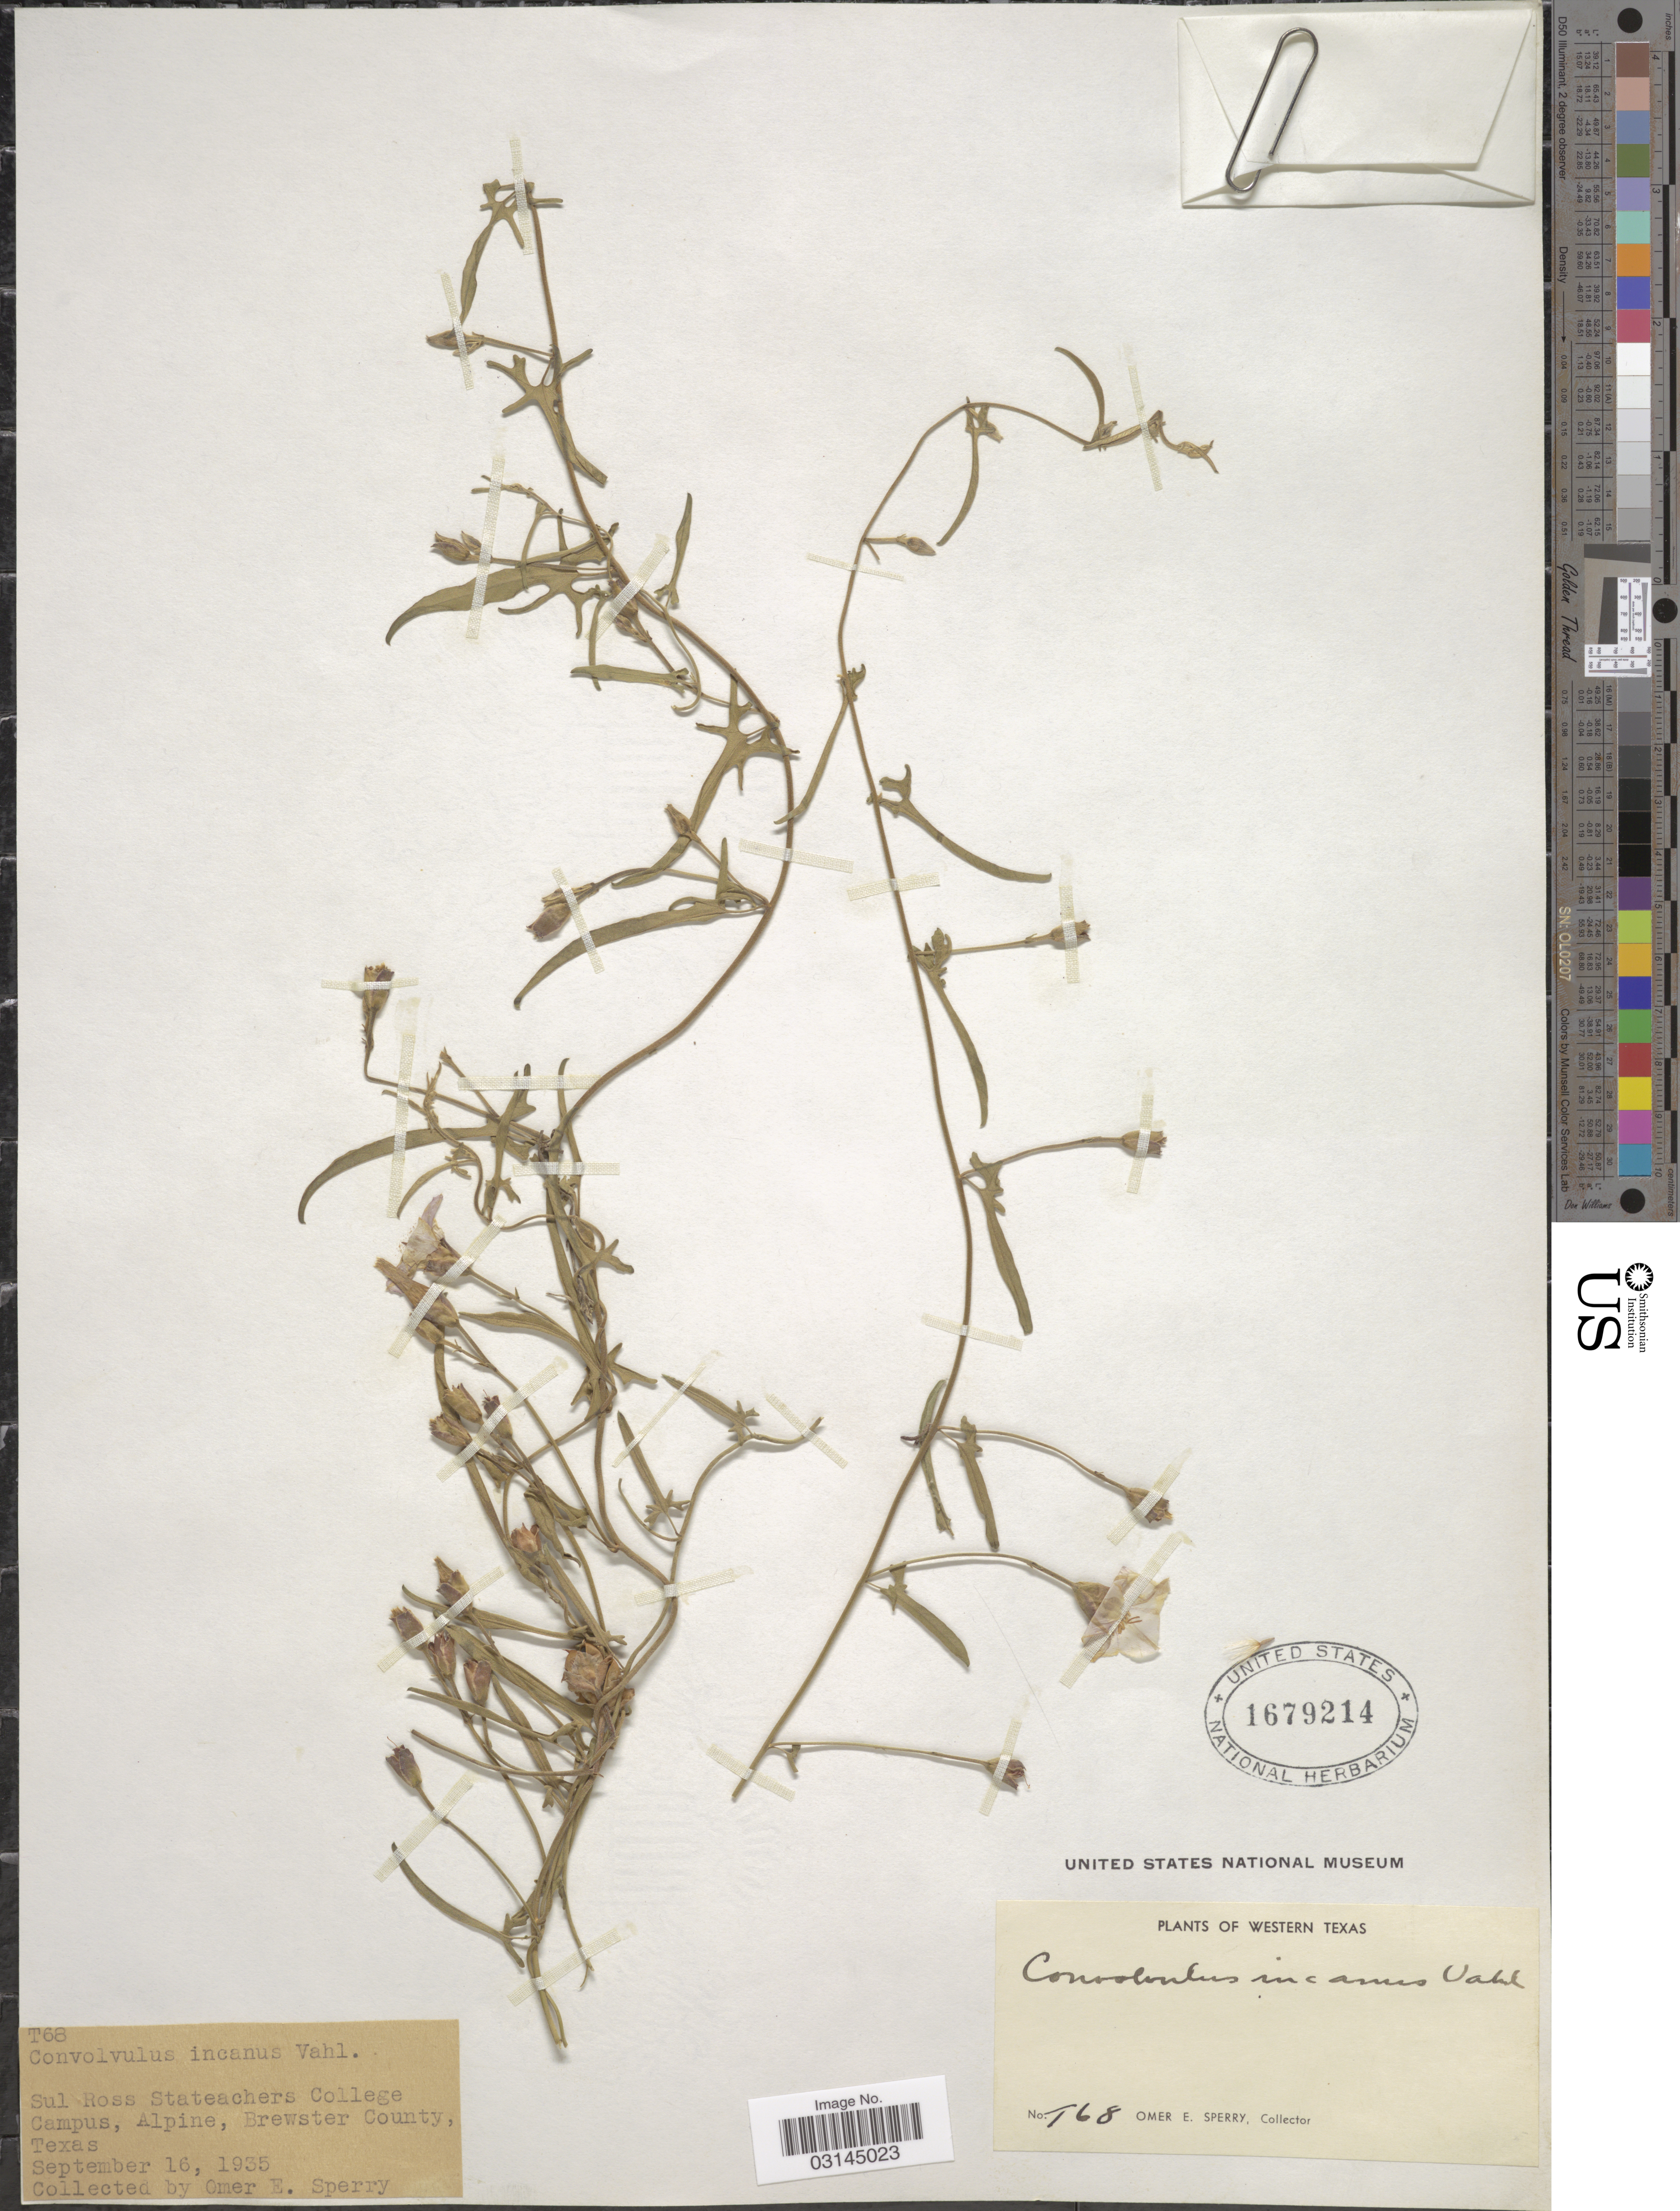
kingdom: Plantae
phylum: Tracheophyta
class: Magnoliopsida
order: Solanales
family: Convolvulaceae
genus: Convolvulus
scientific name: Convolvulus incanus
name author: Vahl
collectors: O. E. Sperry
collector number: T68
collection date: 1935-09-16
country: United States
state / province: Texas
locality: Western Texas. Sul Ross Stateachers College Campus, Alpine, Brewster County.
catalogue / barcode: US 1679214